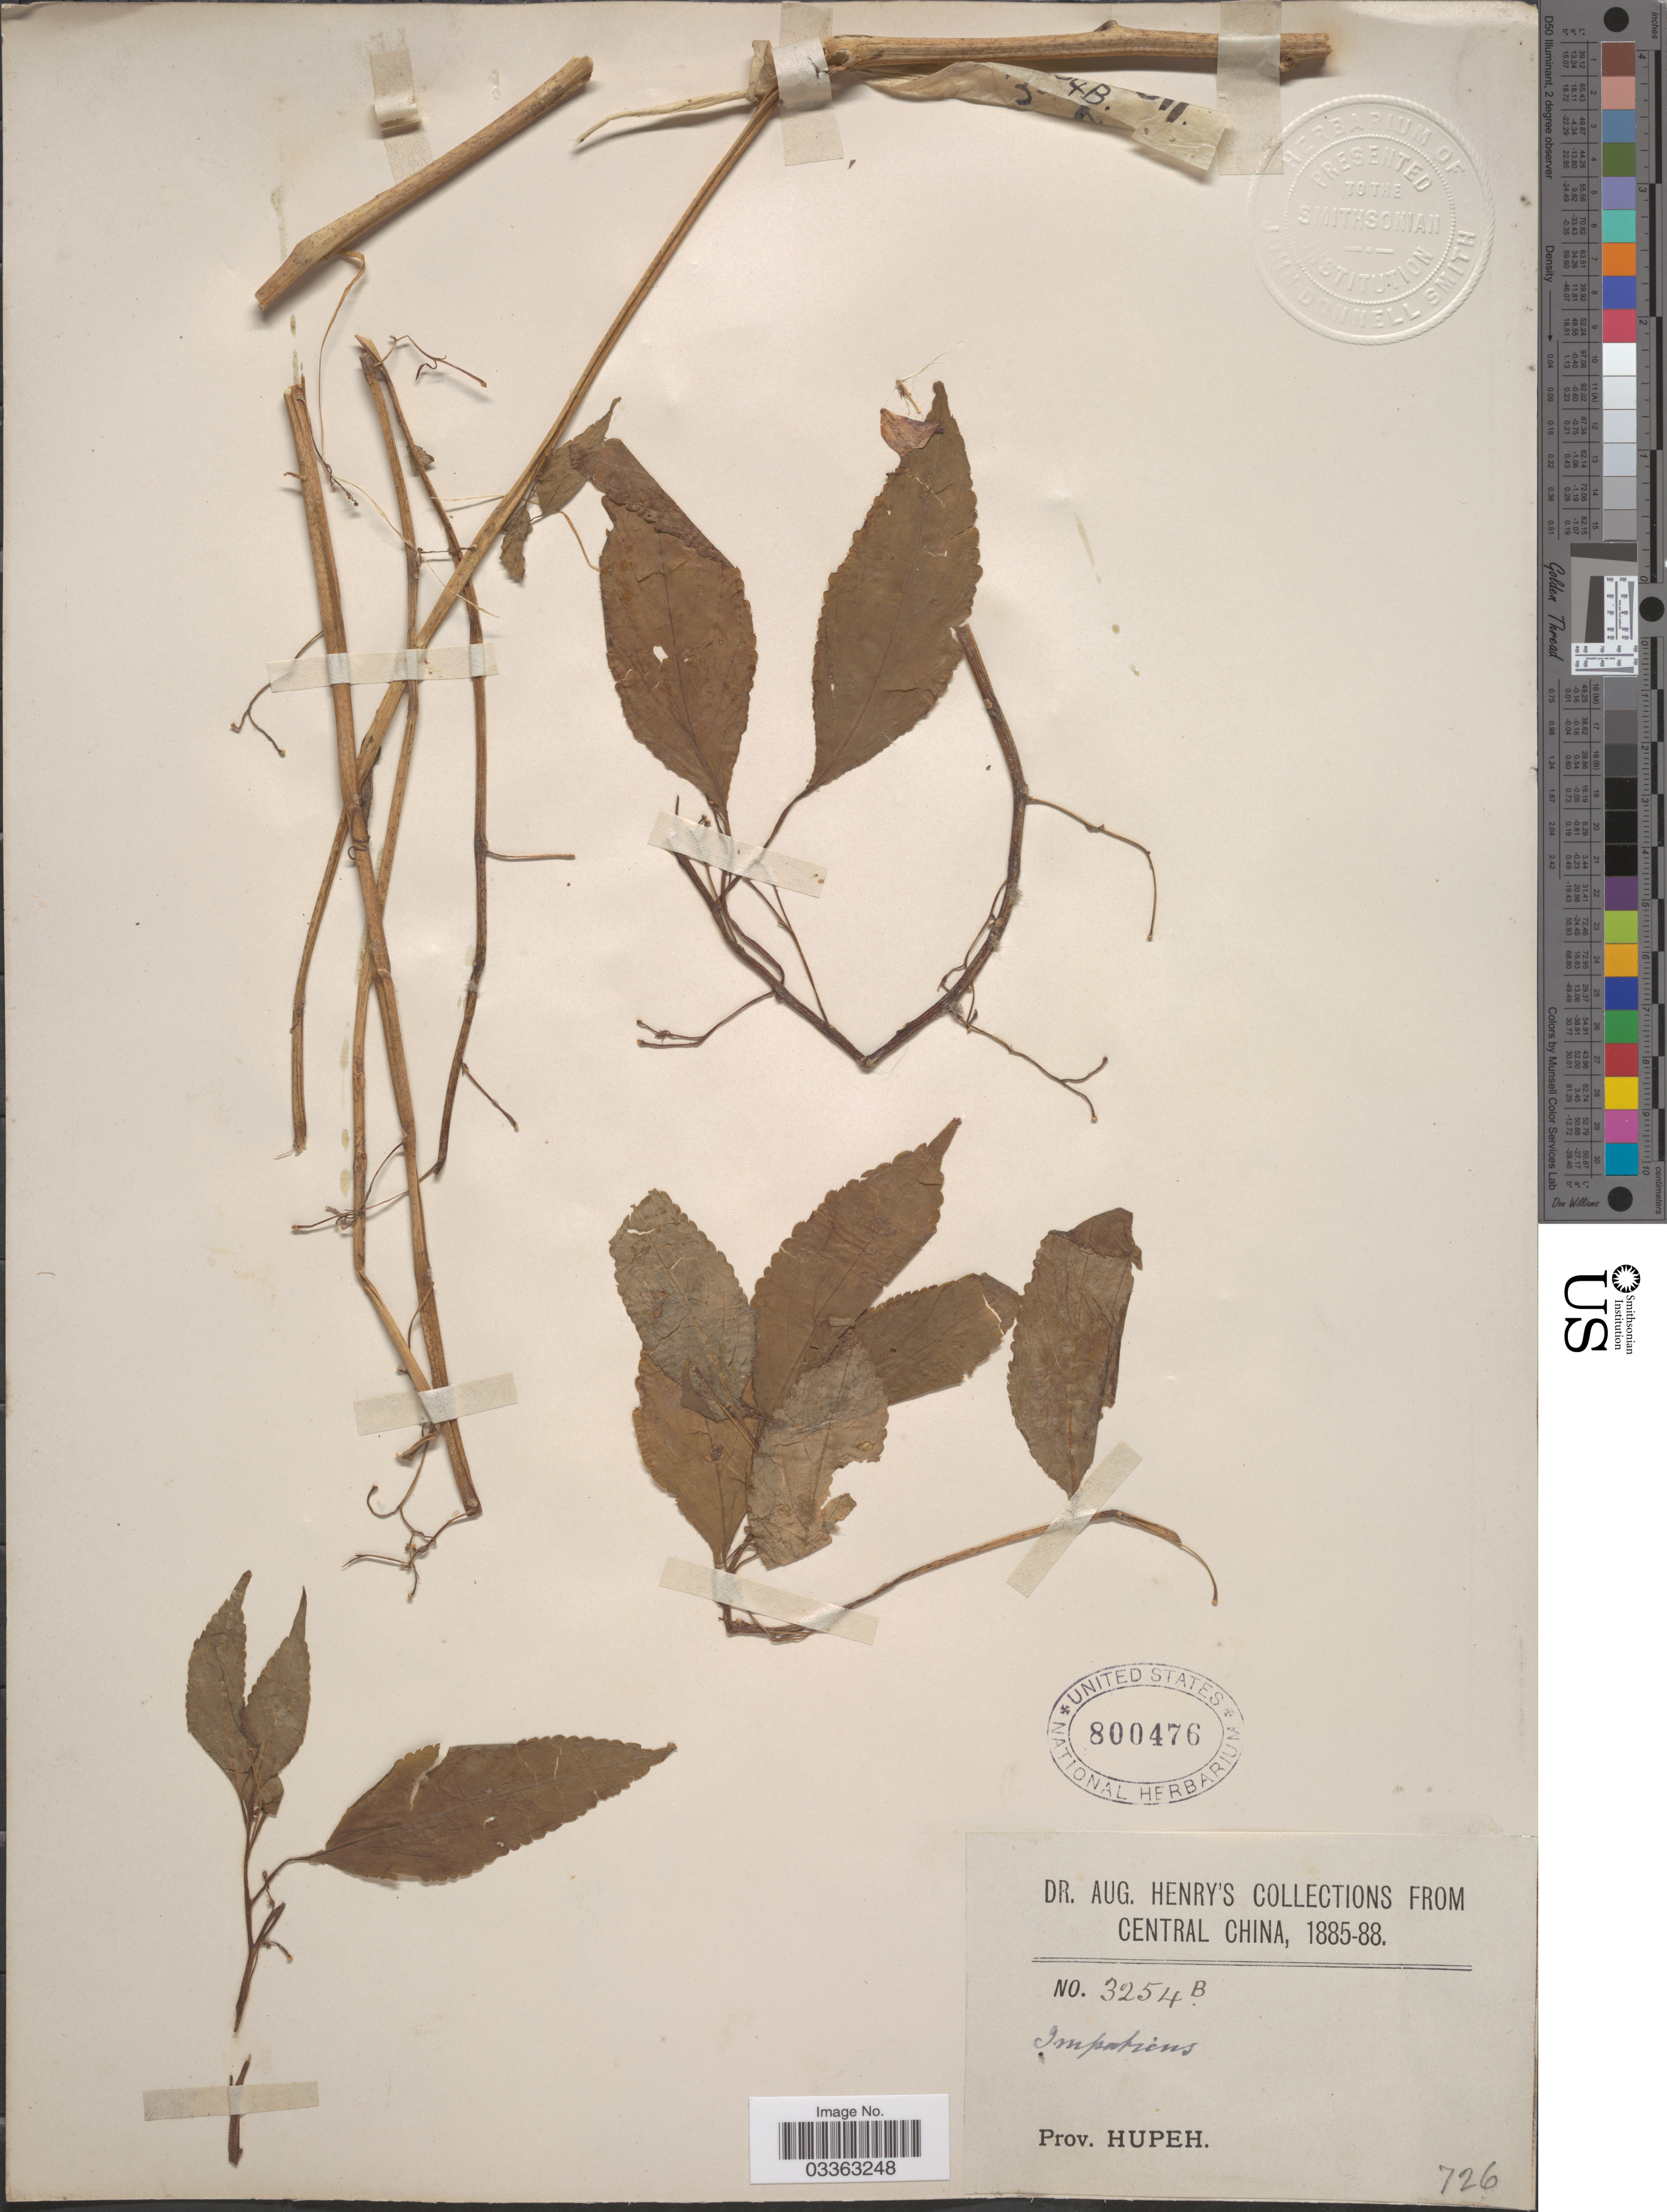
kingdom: Plantae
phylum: Tracheophyta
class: Magnoliopsida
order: Ericales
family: Balsaminaceae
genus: Impatiens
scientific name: Impatiens sp.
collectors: A. Henry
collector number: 3254 B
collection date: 1885/1888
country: China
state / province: Hubei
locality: Central China. Prov. Hupeh.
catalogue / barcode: US 800476